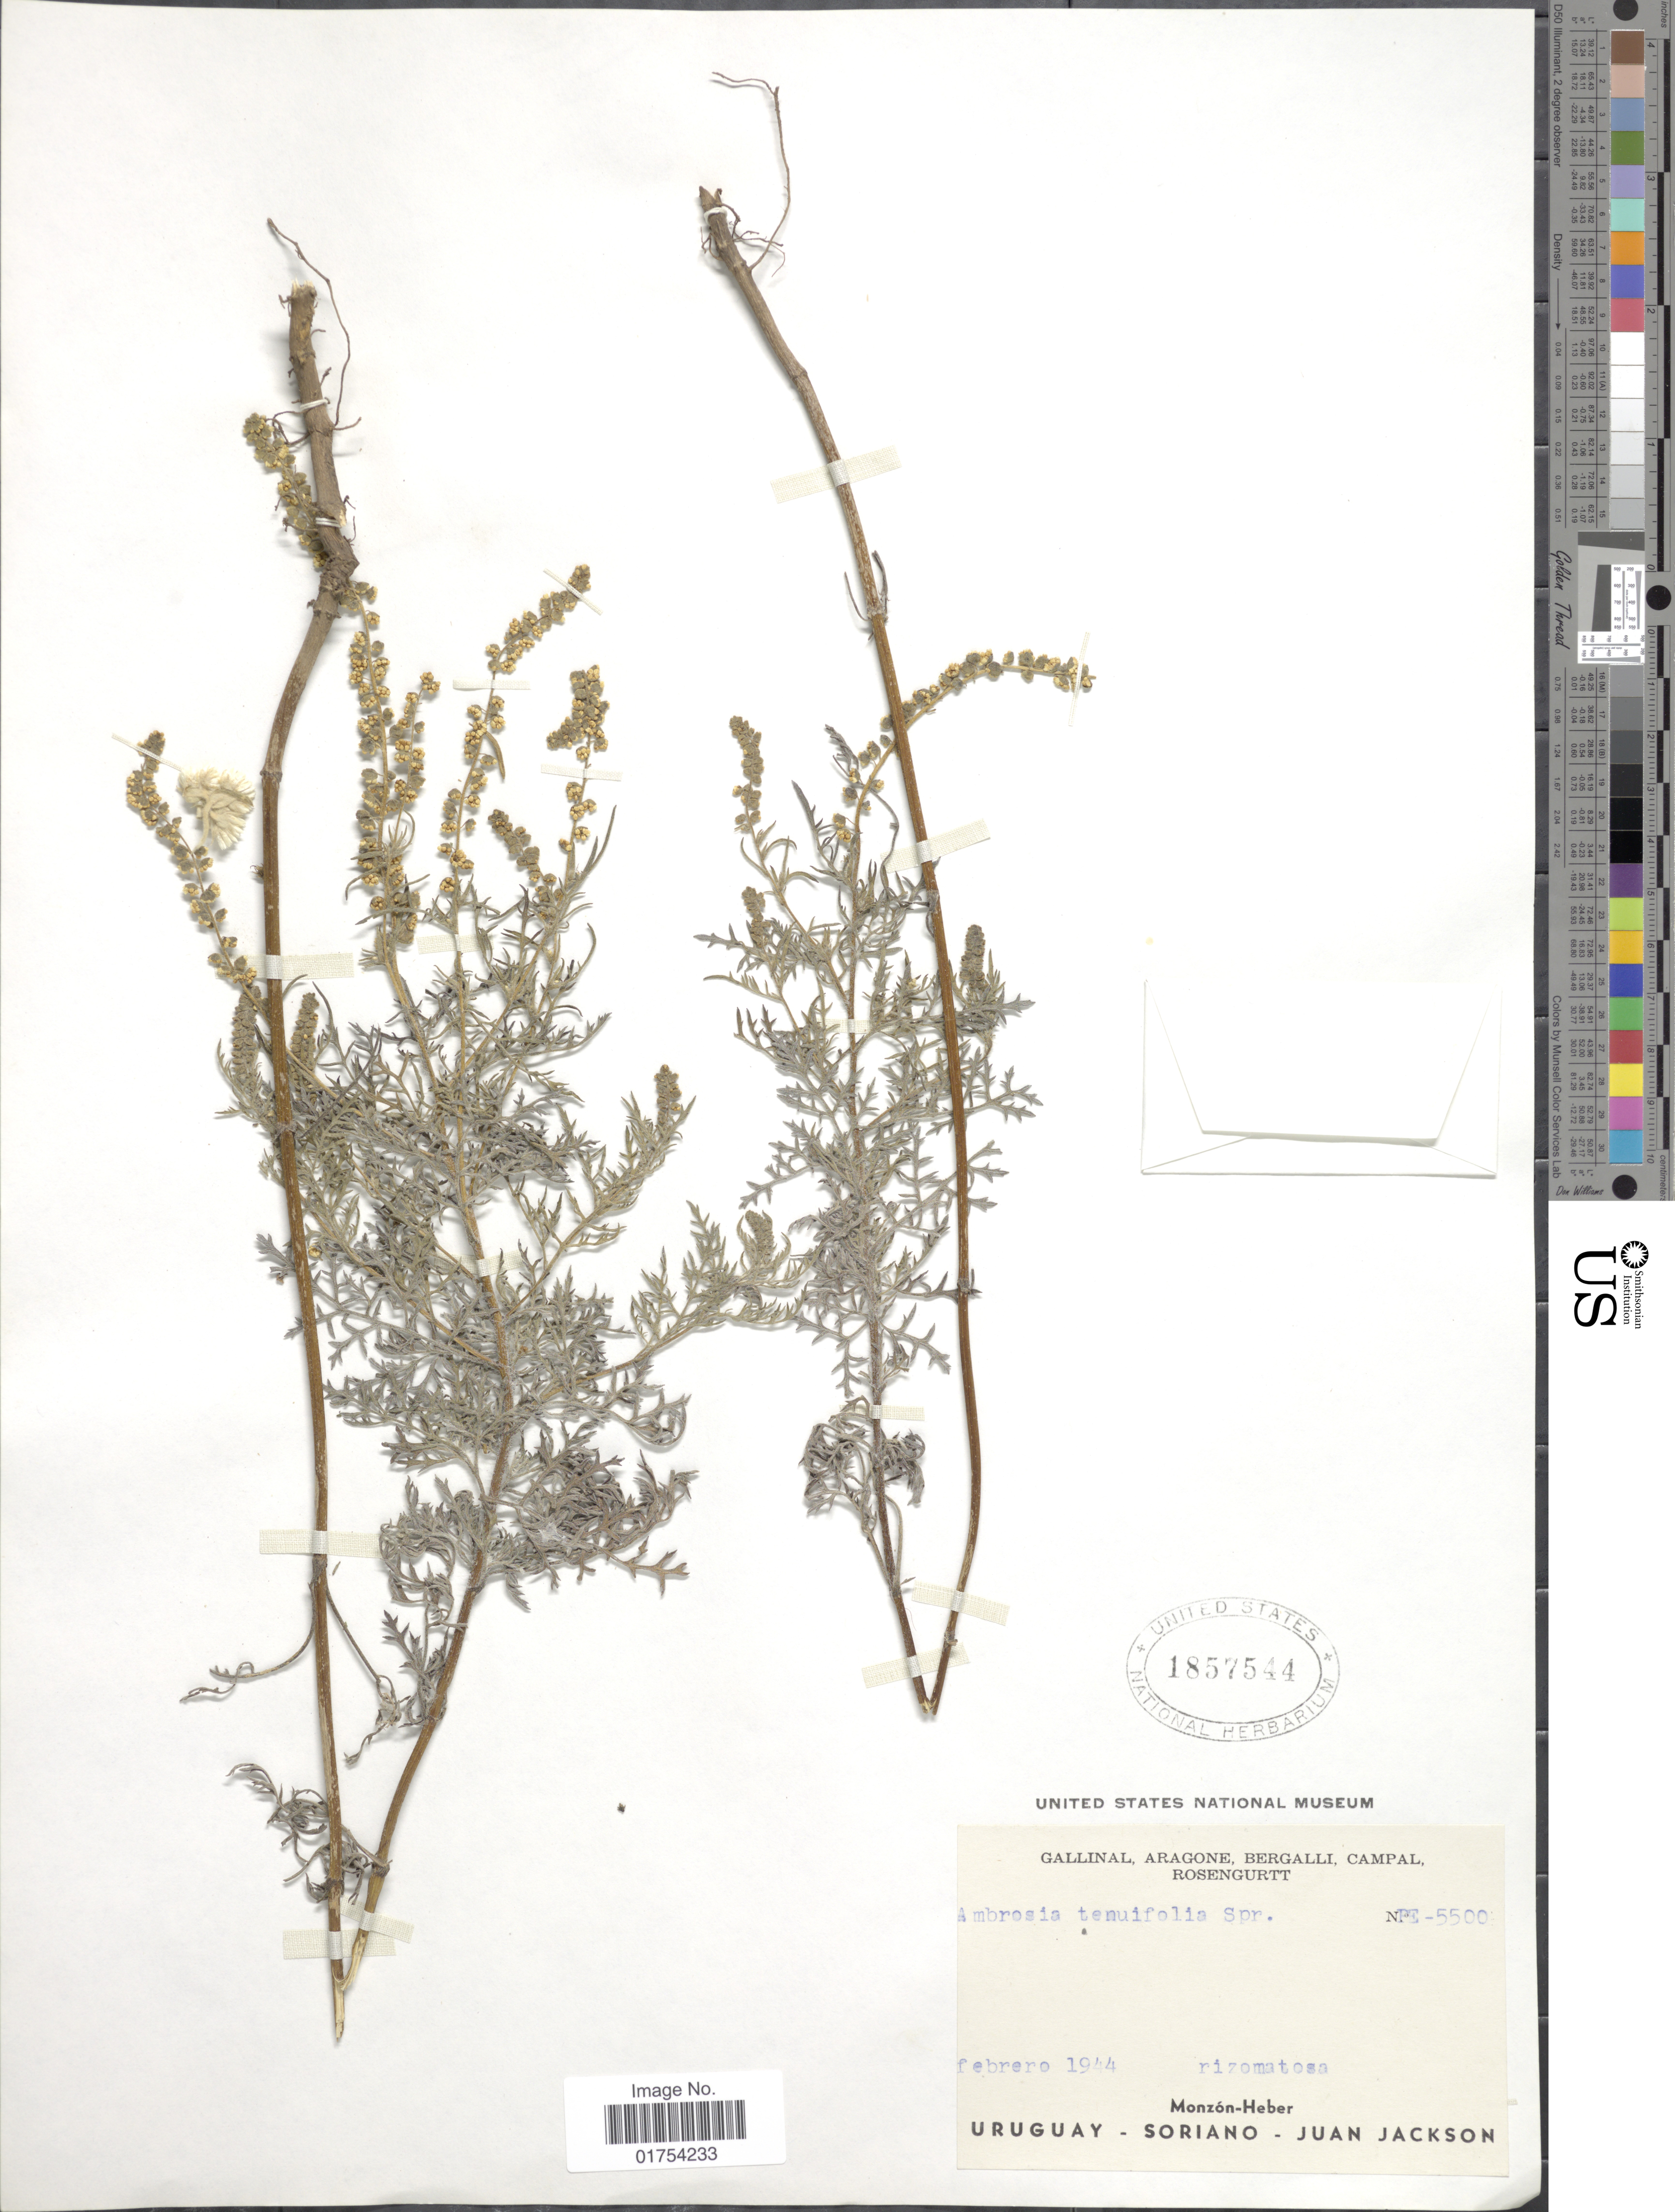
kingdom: Plantae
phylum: Tracheophyta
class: Magnoliopsida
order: Asterales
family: Asteraceae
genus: Ambrosia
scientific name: Ambrosia tenuifolia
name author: Spreng.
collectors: -. Gallinal, -- Aragone, -- Bergalli, -- Campal & Rosengurtt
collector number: PE-5500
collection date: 1944-02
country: Uruguay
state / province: Soriano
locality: Monzon-Heber, Juan Jackson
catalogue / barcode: US 1857544